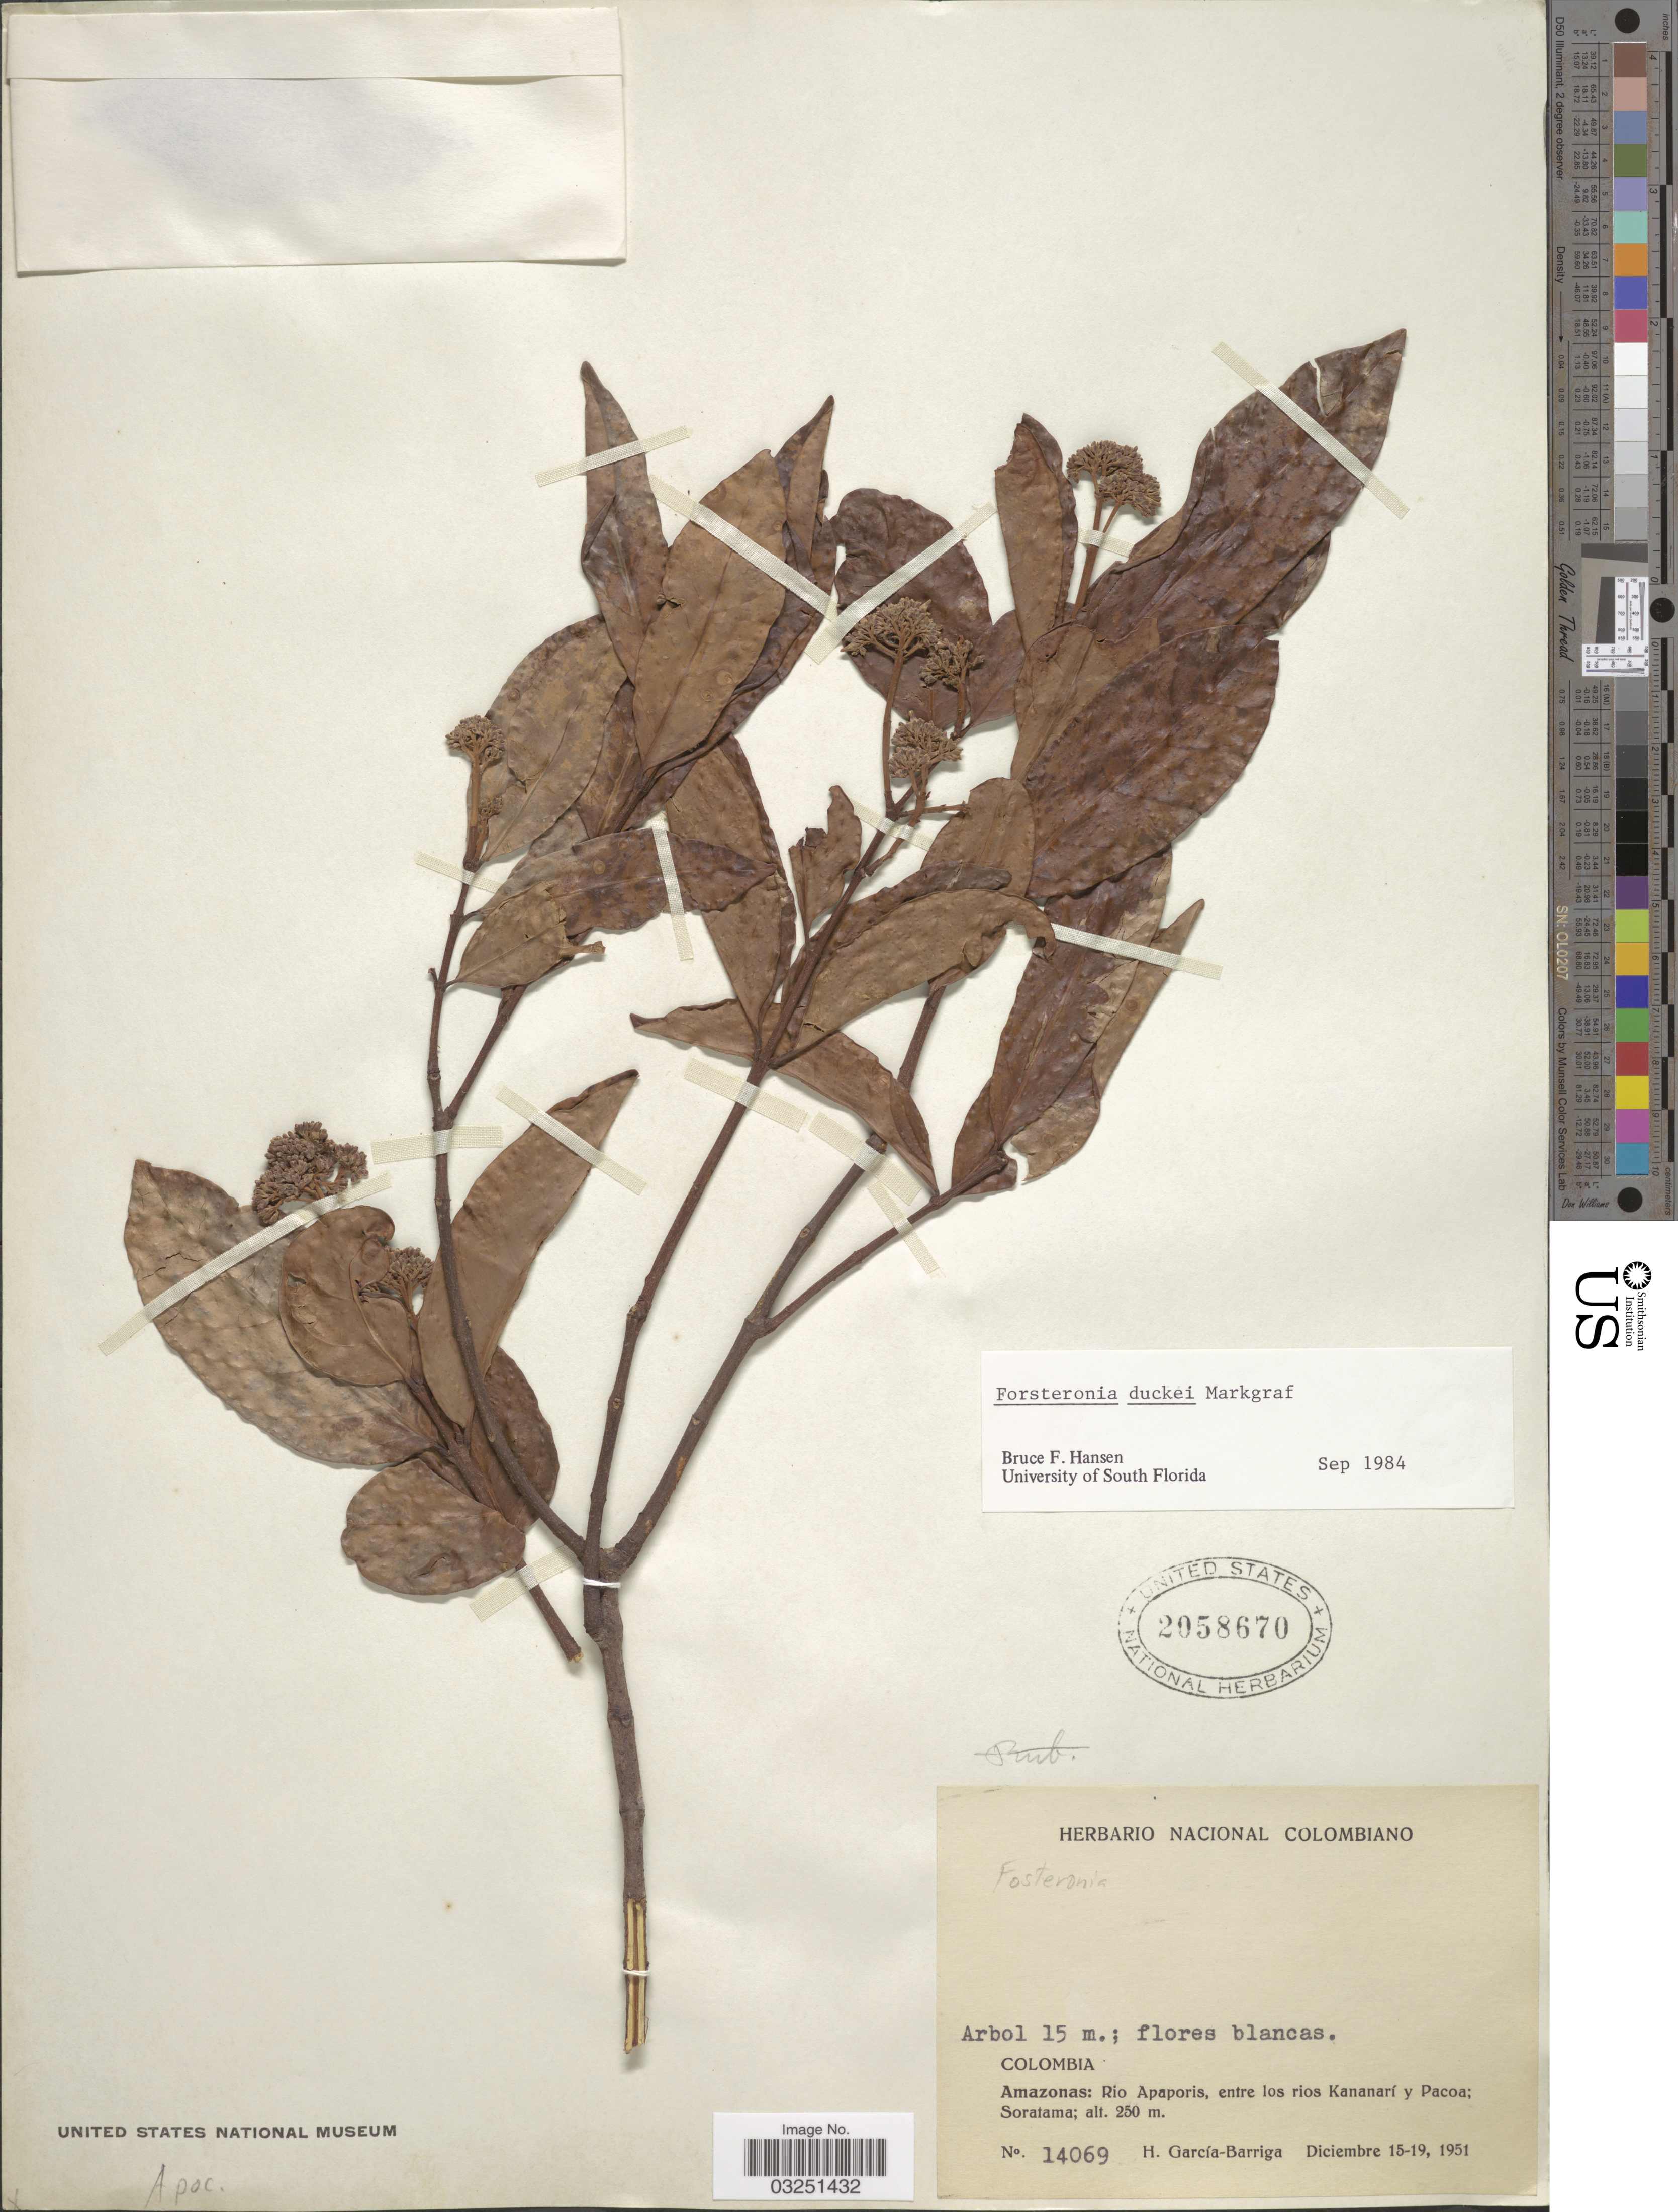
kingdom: Plantae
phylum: Tracheophyta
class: Magnoliopsida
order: Gentianales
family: Apocynaceae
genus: Forsteronia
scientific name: Forsteronia duckei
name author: Markgr.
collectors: H. García Barriga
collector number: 14069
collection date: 1951-12-15/1951-12-19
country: Colombia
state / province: Amazônas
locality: Amazonas: Río Apaporis, entre los rios Kananarí y Pacoa; Soratama.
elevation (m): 250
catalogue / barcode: US 2058670